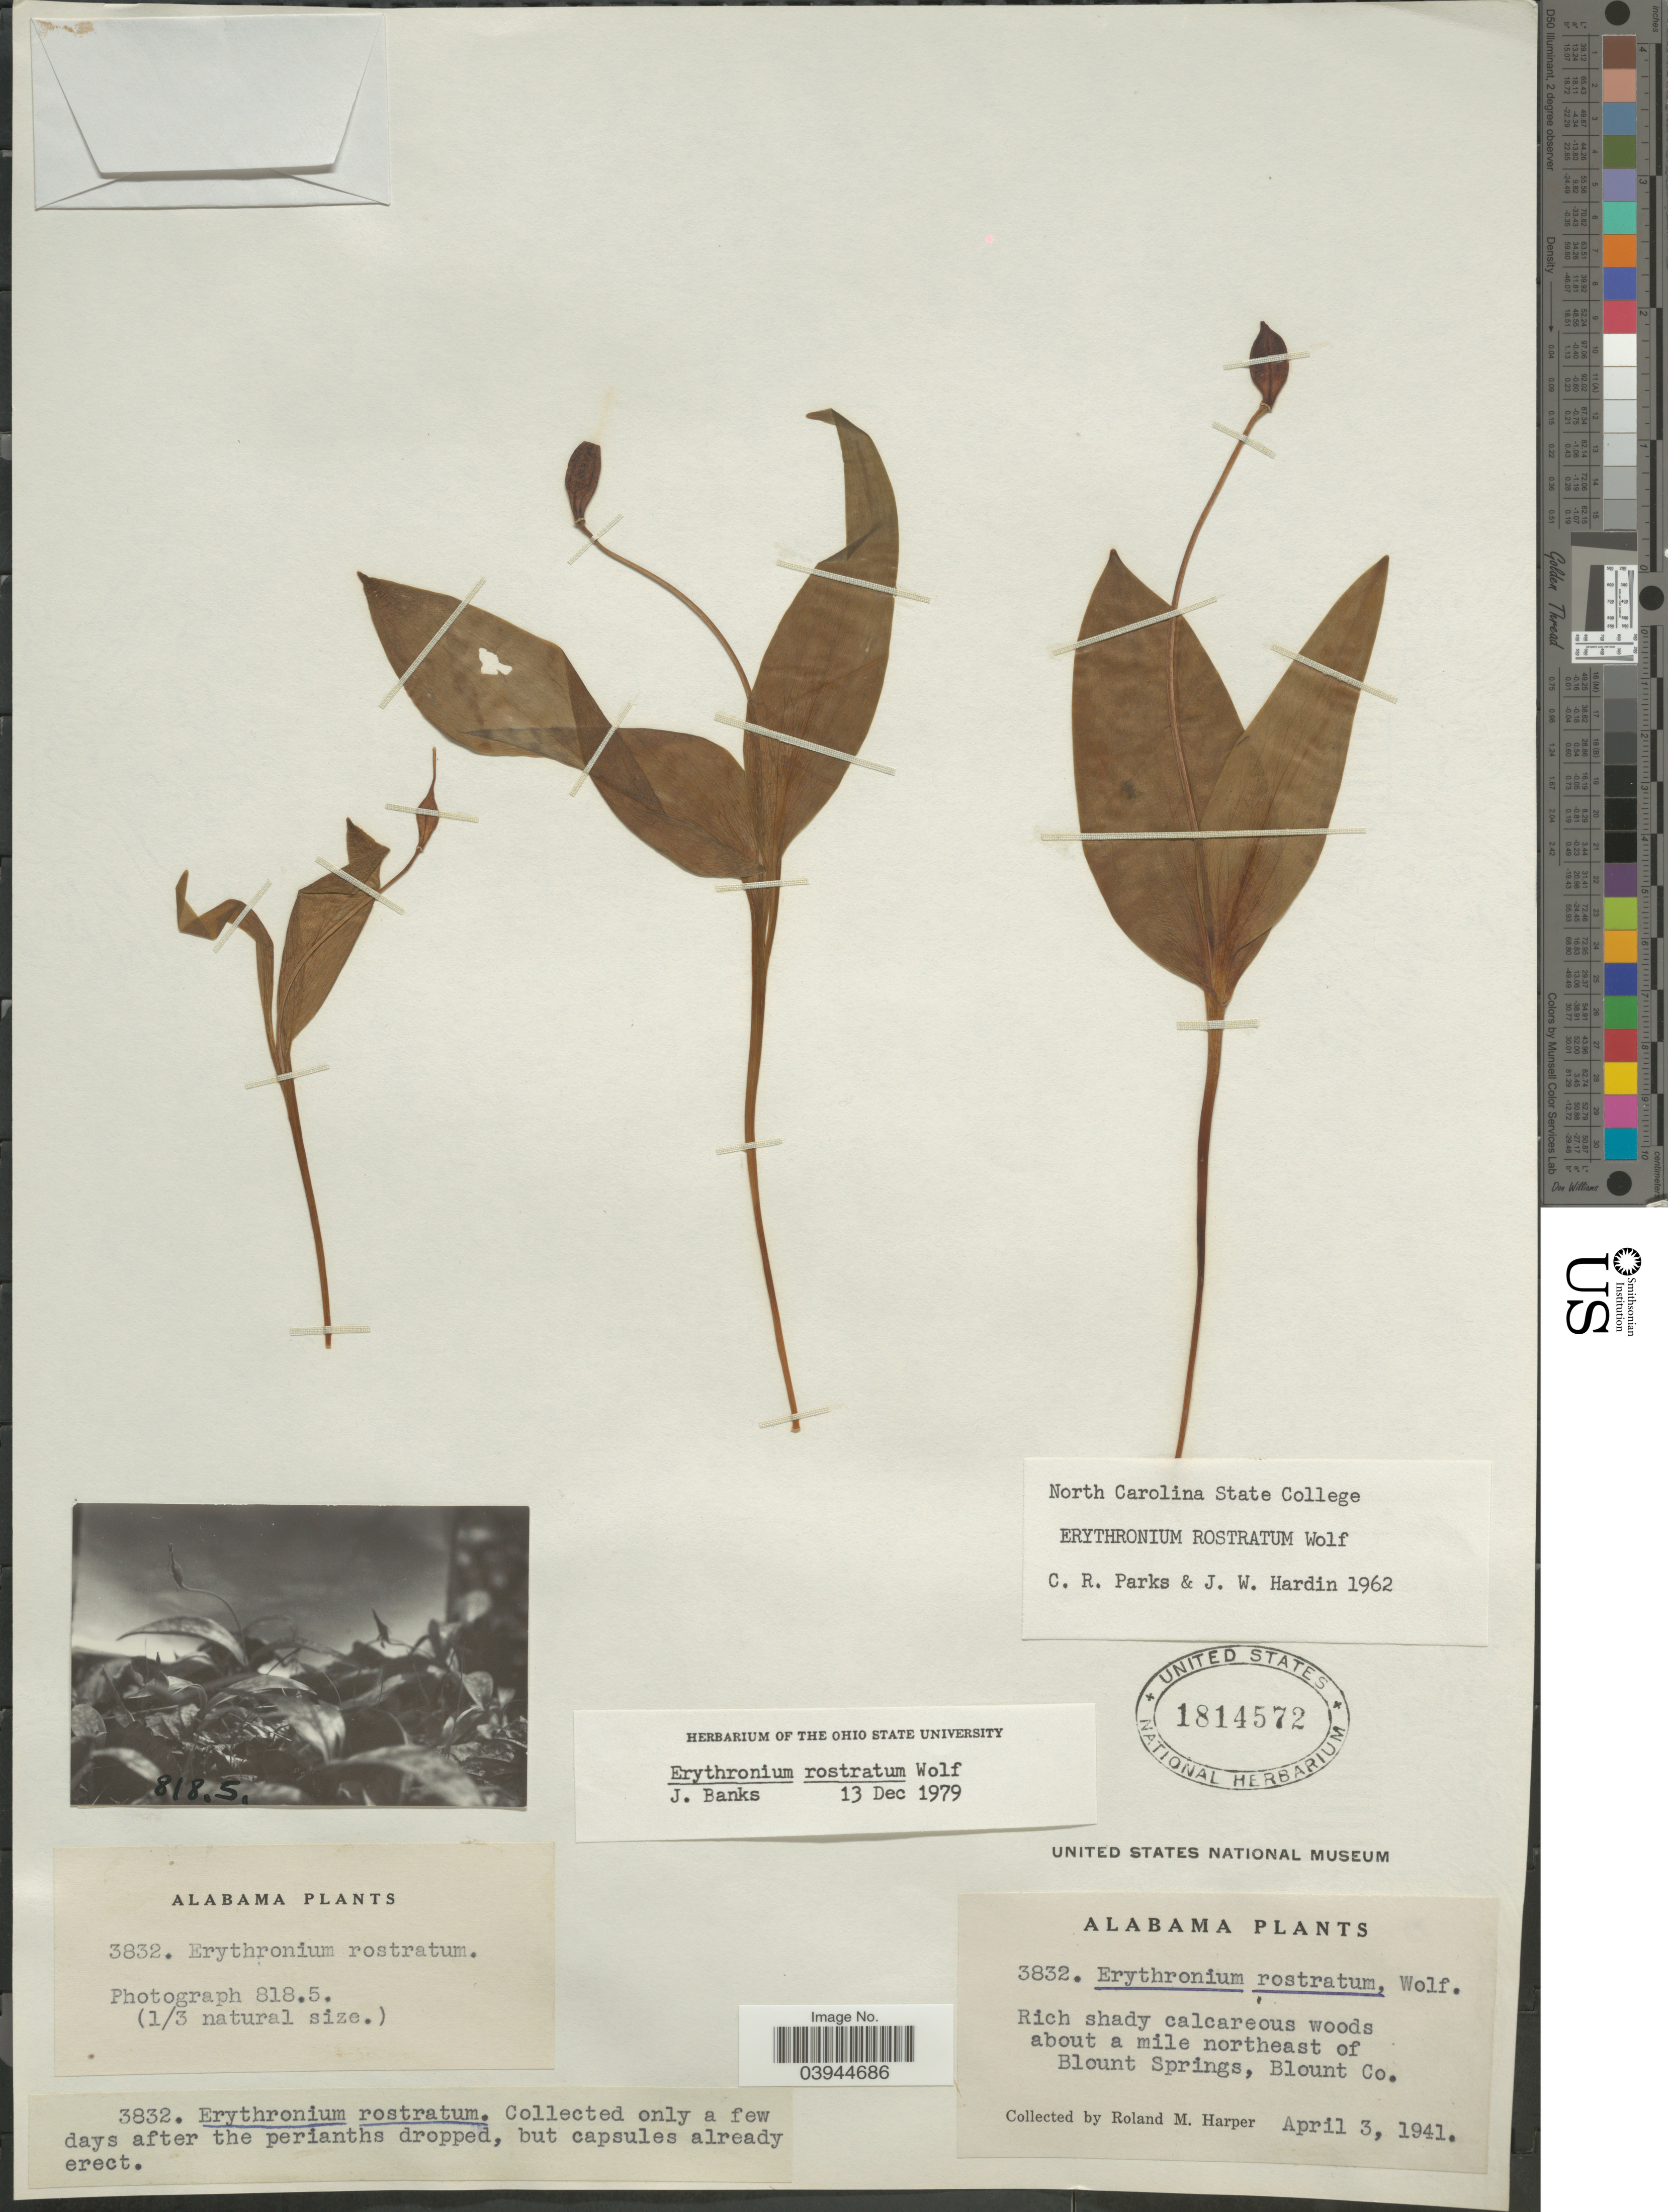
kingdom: Plantae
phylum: Tracheophyta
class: Liliopsida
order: Liliales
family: Liliaceae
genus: Erythronium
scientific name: Erythronium rostratum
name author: W. Wolf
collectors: R. M. Harper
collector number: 3832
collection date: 1941-04-03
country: United States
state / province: Alabama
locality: Rich shady calcareous woods about a mile northeast of Blount Springs, Blount Co.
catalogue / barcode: US 1814572